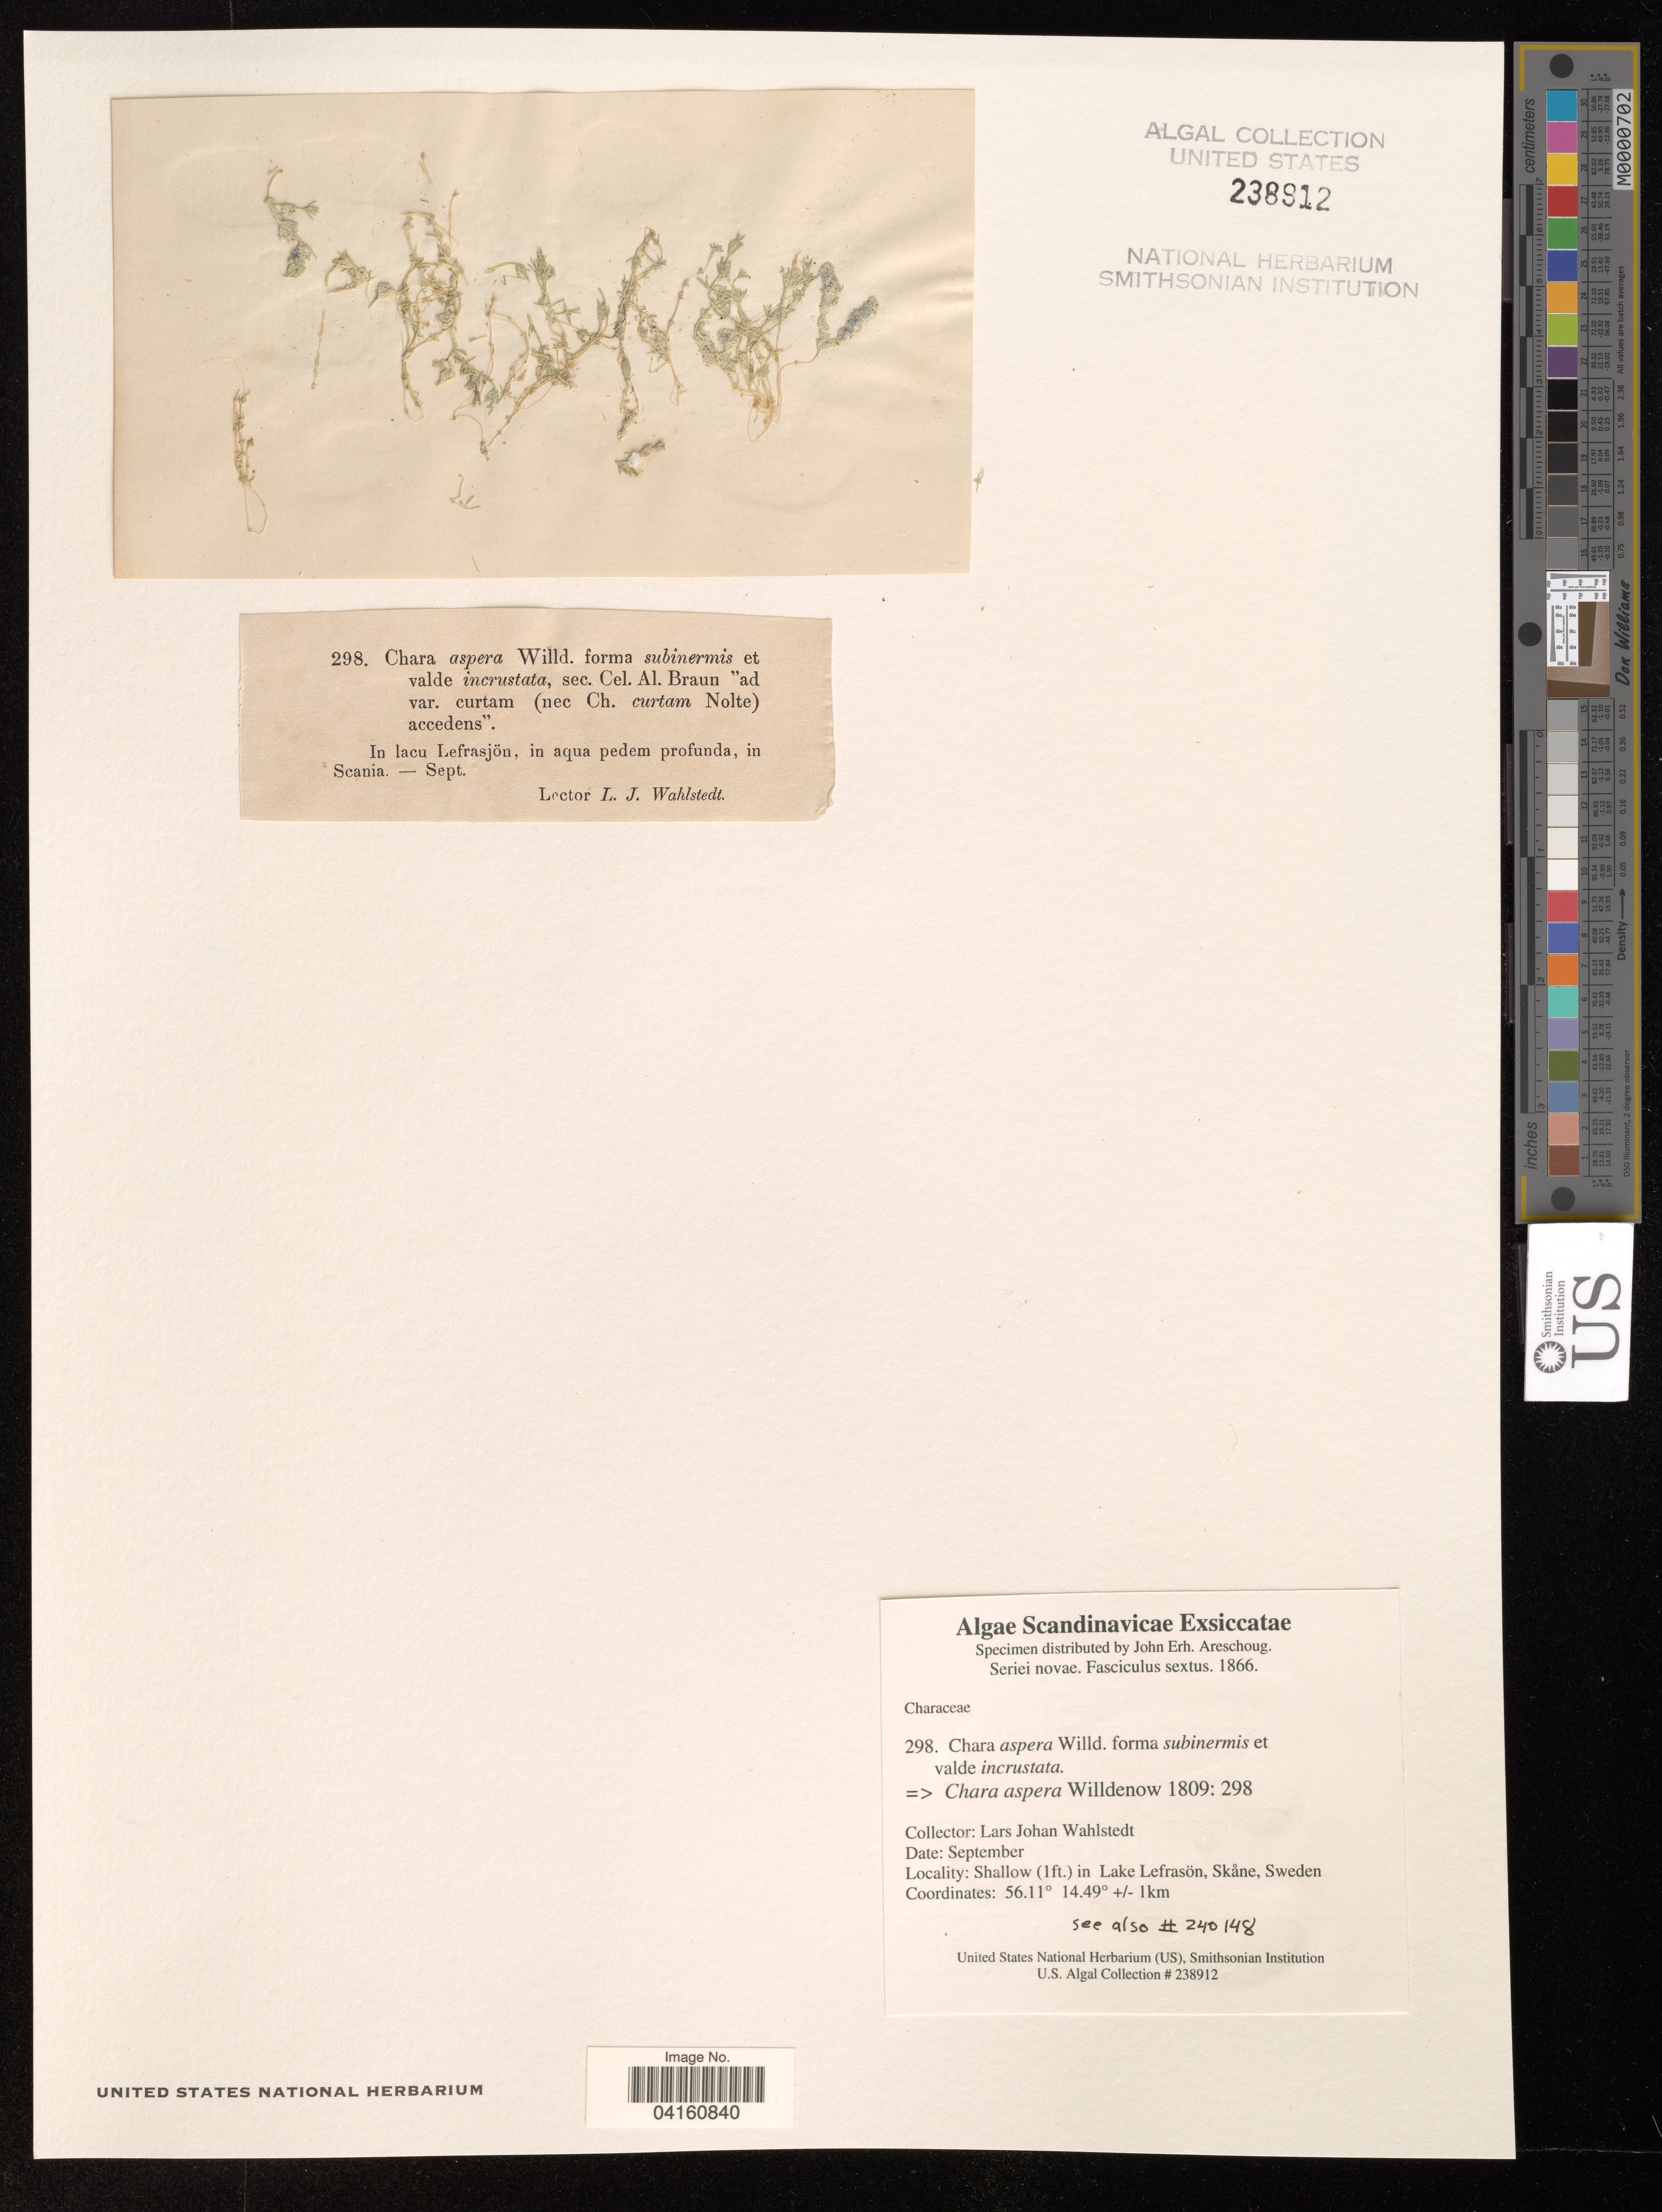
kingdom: Plantae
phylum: Charophyta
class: Charophyceae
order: Charales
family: Characeae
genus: Chara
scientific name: Chara aspera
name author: Willd.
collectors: L. J. Wahlstedt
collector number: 298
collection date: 1866-09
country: Sweden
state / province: Skåne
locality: near Lake Lefrason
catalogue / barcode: US 238912